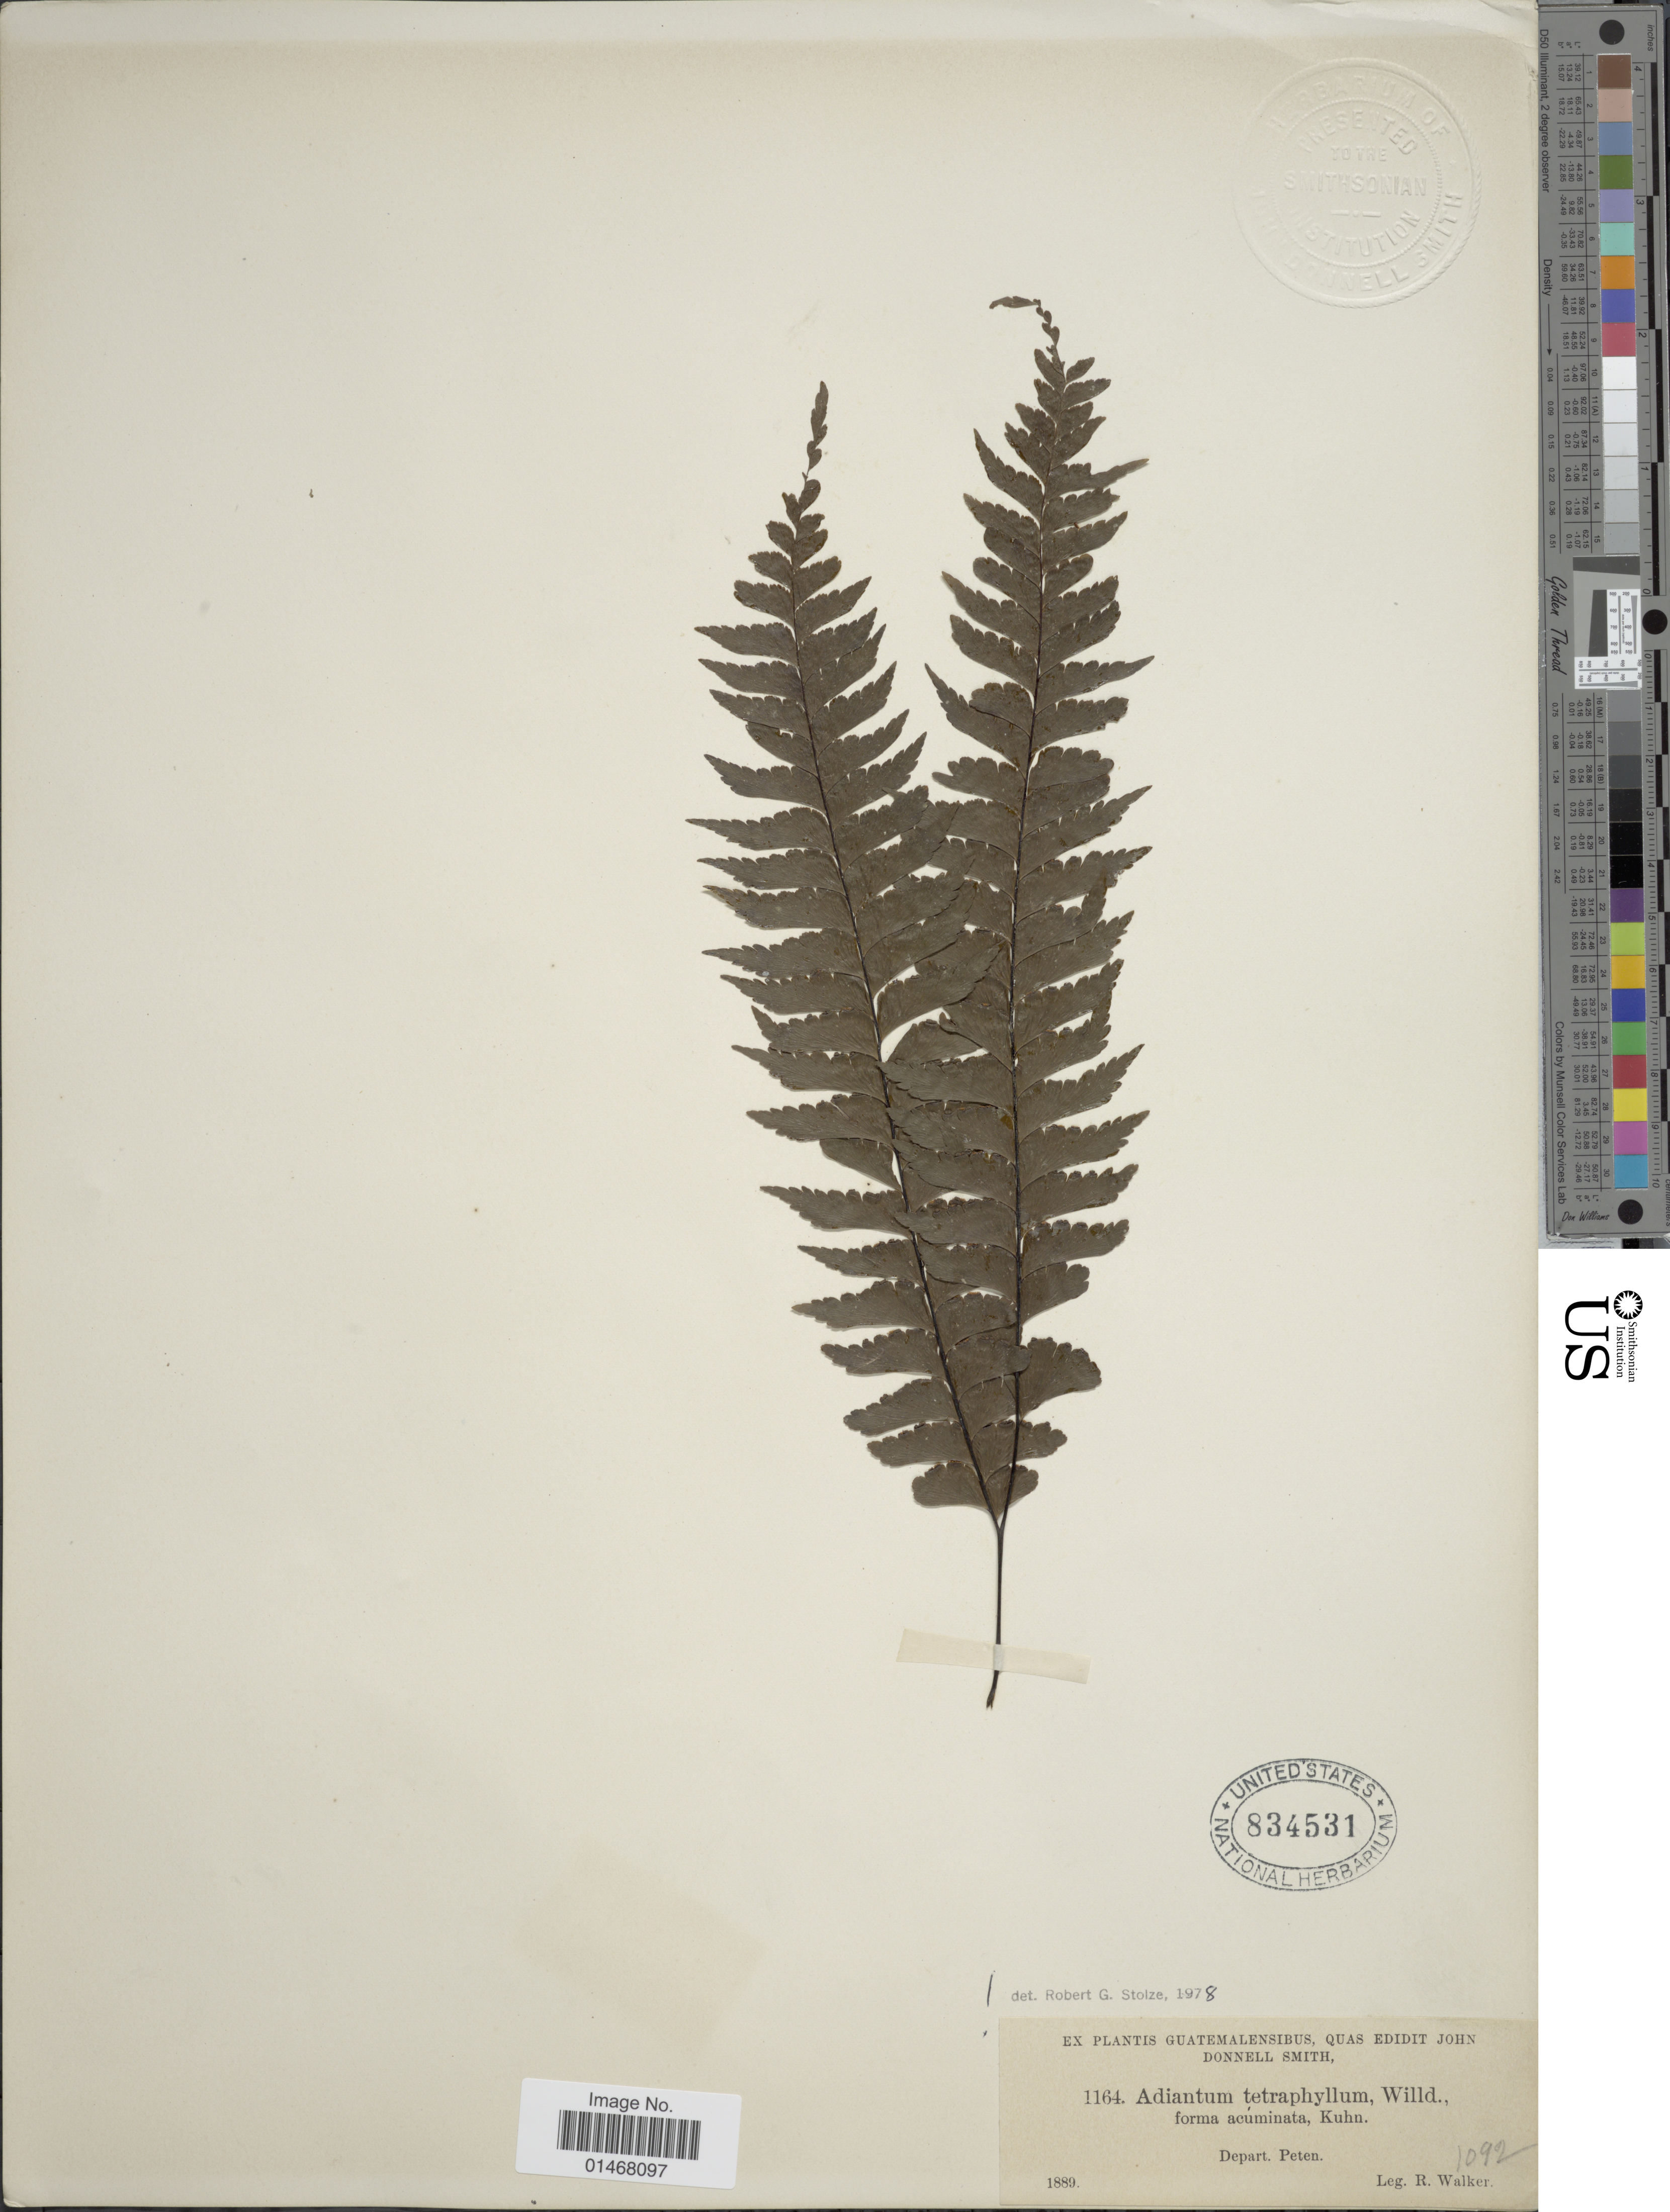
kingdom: Plantae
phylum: Tracheophyta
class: Polypodiopsida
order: Polypodiales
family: Pteridaceae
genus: Adiantum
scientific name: Adiantum tetraphyllum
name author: Humb. & Bonpl. ex Willd.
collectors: R. Walker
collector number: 1164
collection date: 1889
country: Guatemala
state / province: El Petén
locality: Depart Peten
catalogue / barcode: US 834531